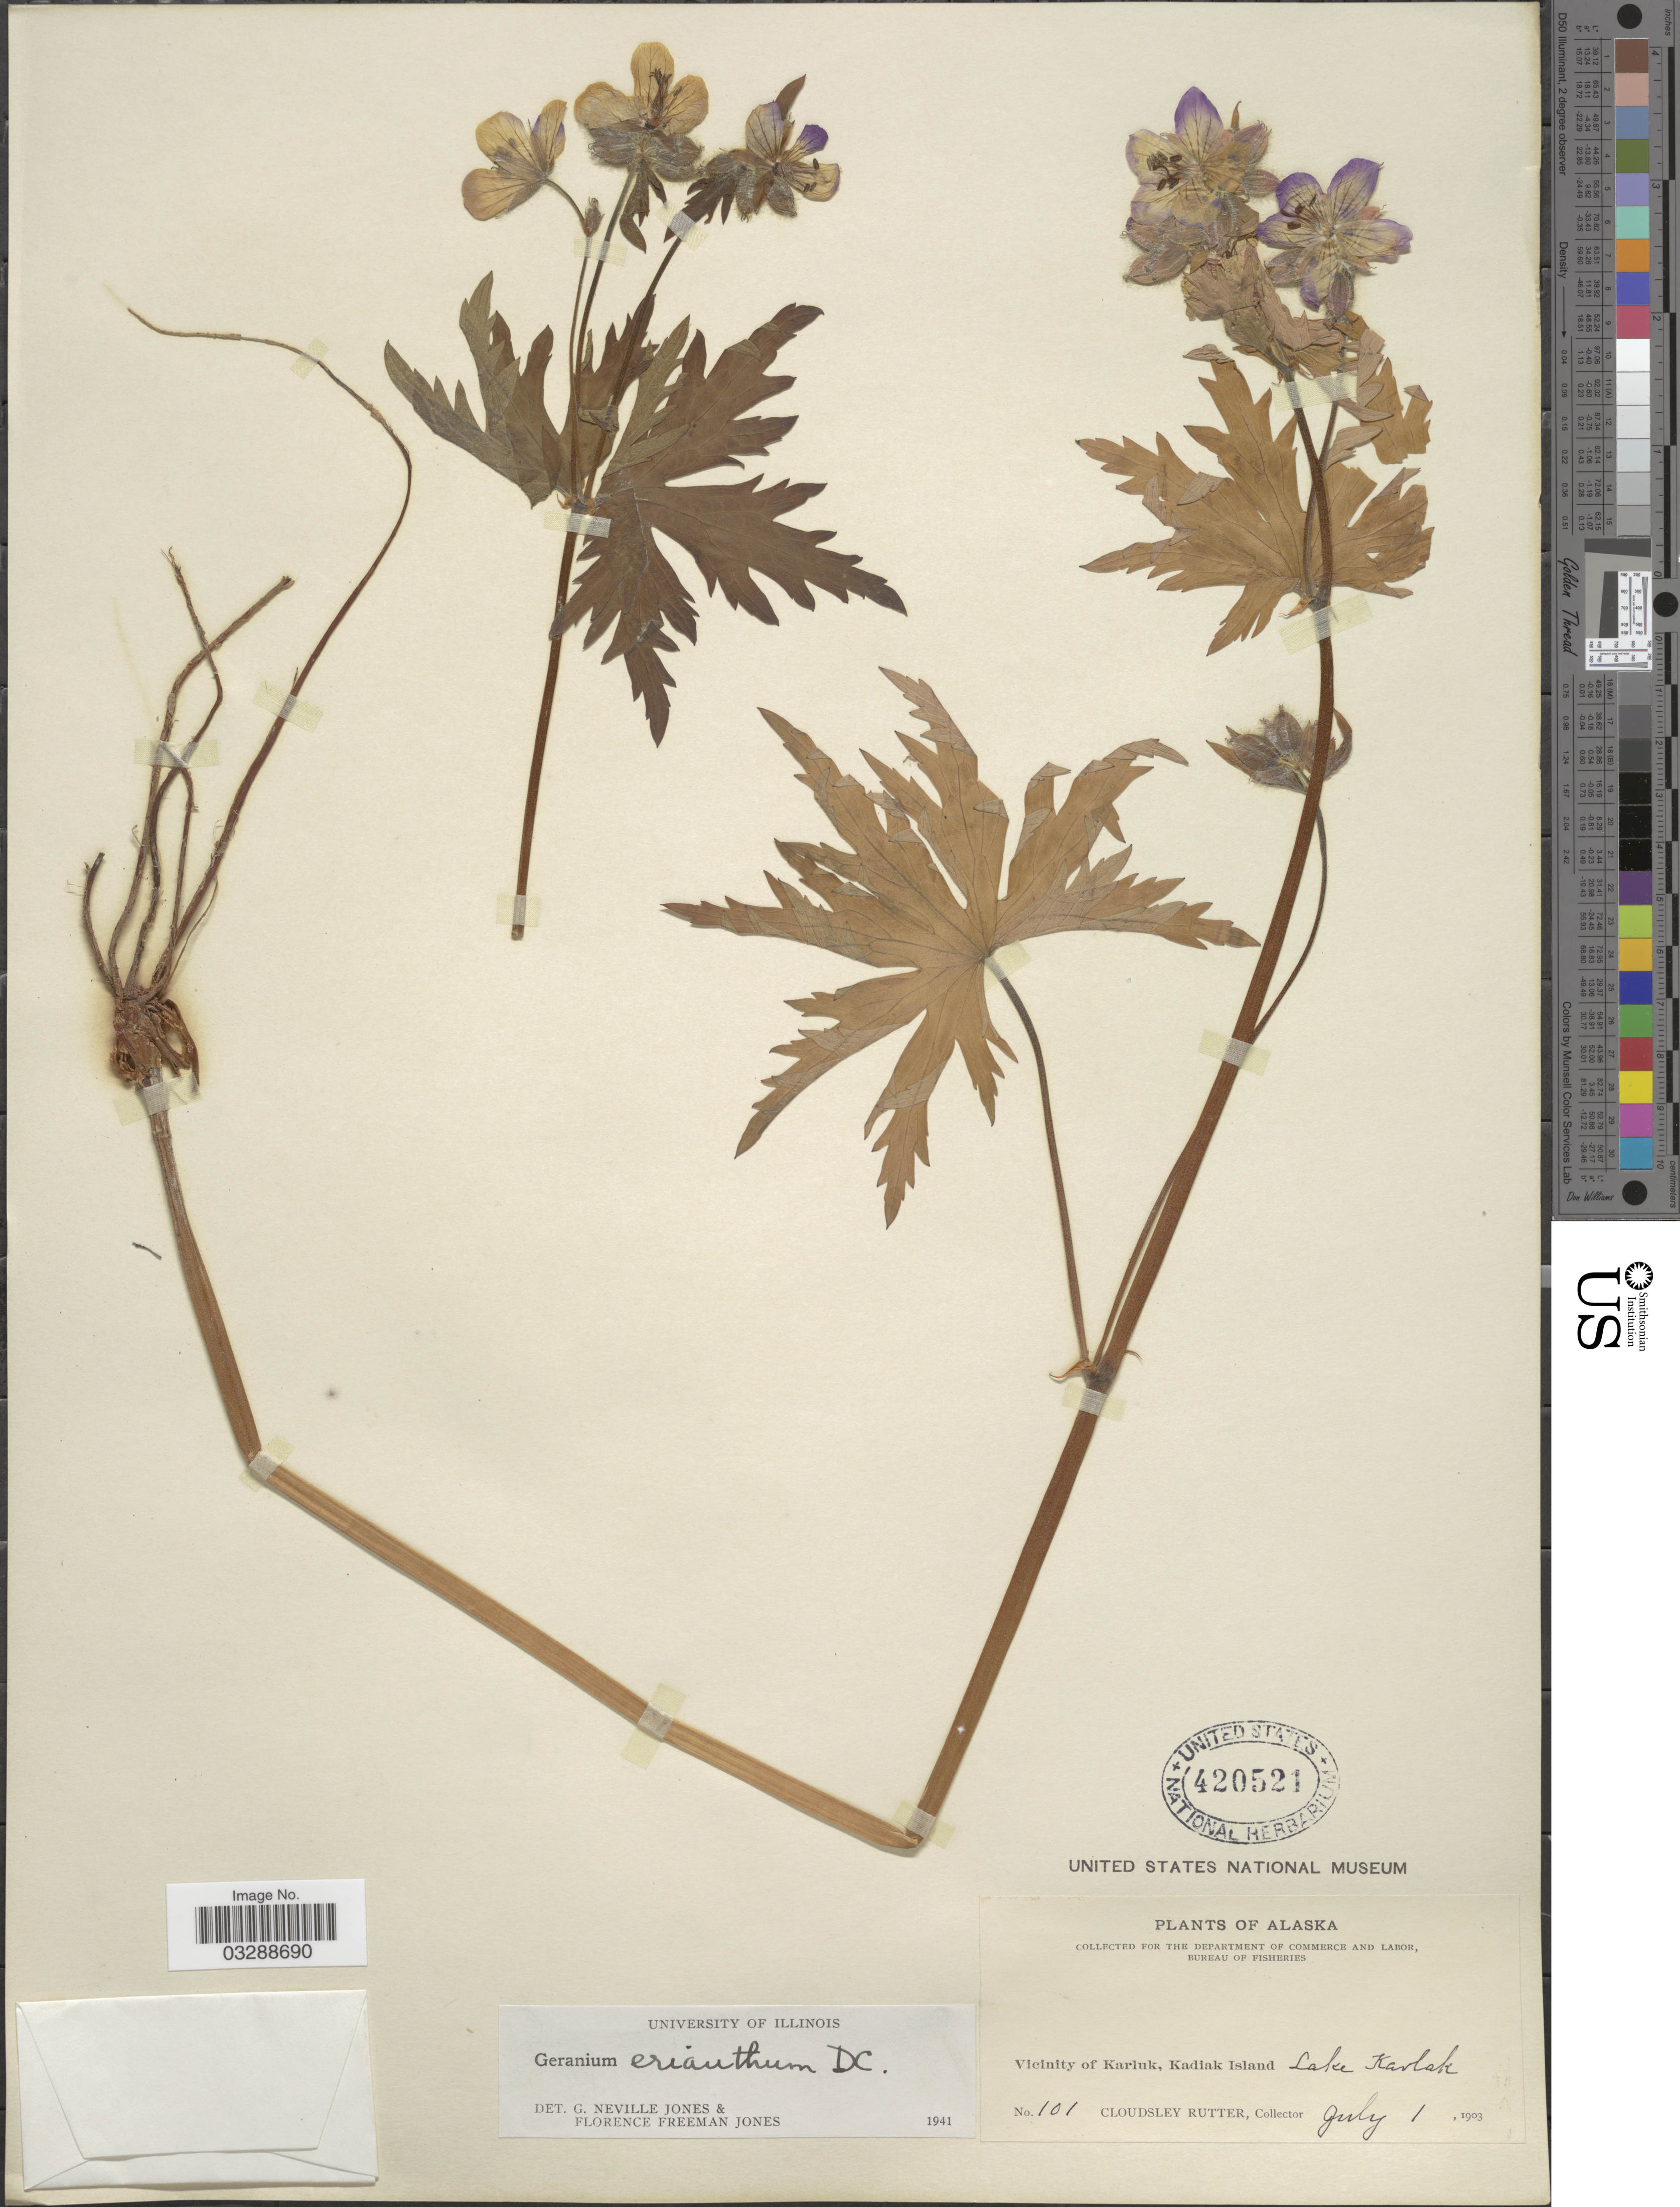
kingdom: Plantae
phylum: Tracheophyta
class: Magnoliopsida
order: Geraniales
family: Geraniaceae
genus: Geranium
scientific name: Geranium erianthum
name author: DC.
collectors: C. Rutter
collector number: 101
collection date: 1903-07-01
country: United States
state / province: Alaska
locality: Vicinity of Karluk, Kadiak Island, Lake Karluk.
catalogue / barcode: US 420521